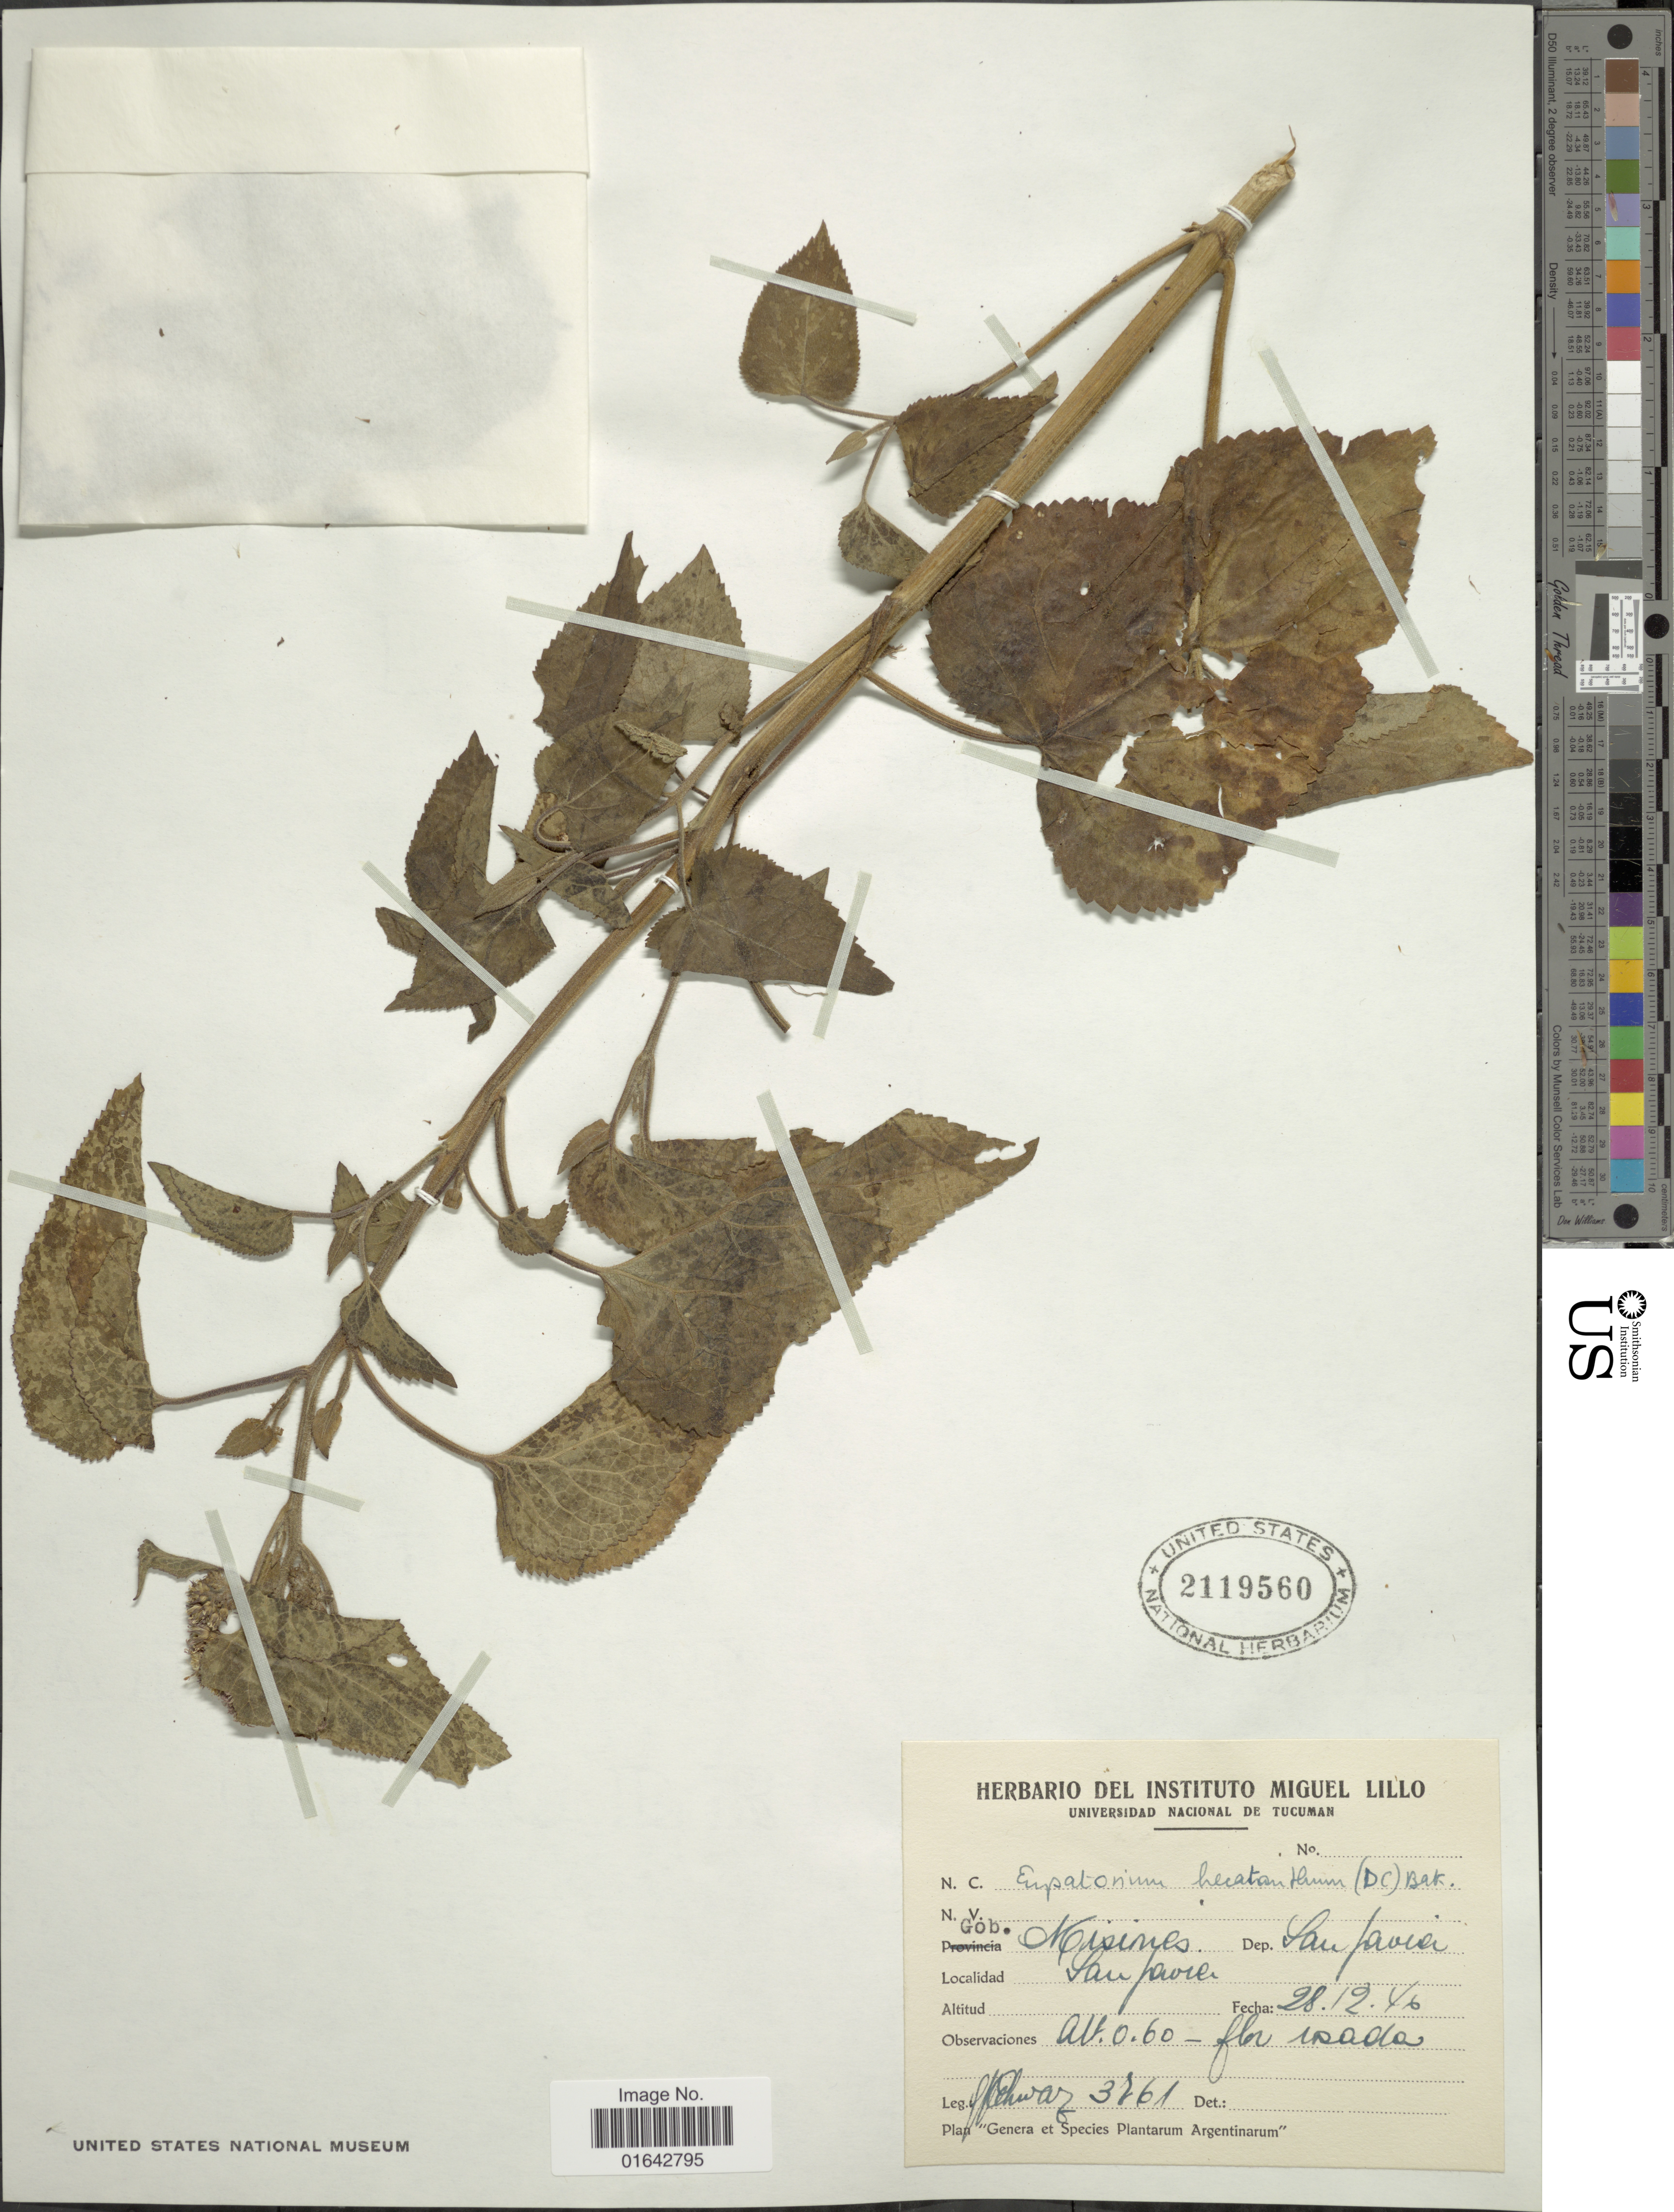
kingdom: Plantae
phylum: Tracheophyta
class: Magnoliopsida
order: Asterales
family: Asteraceae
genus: Urolepis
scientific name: Urolepis hecatantha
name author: (DC.) R.M. King & H. Rob.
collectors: F. Schwarz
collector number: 3261*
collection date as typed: Transcribed d/m/y: 28/12/46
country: Argentina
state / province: Misiones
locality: Gob. Misiones, Dep. San Javier, San Javier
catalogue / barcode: US 2119560